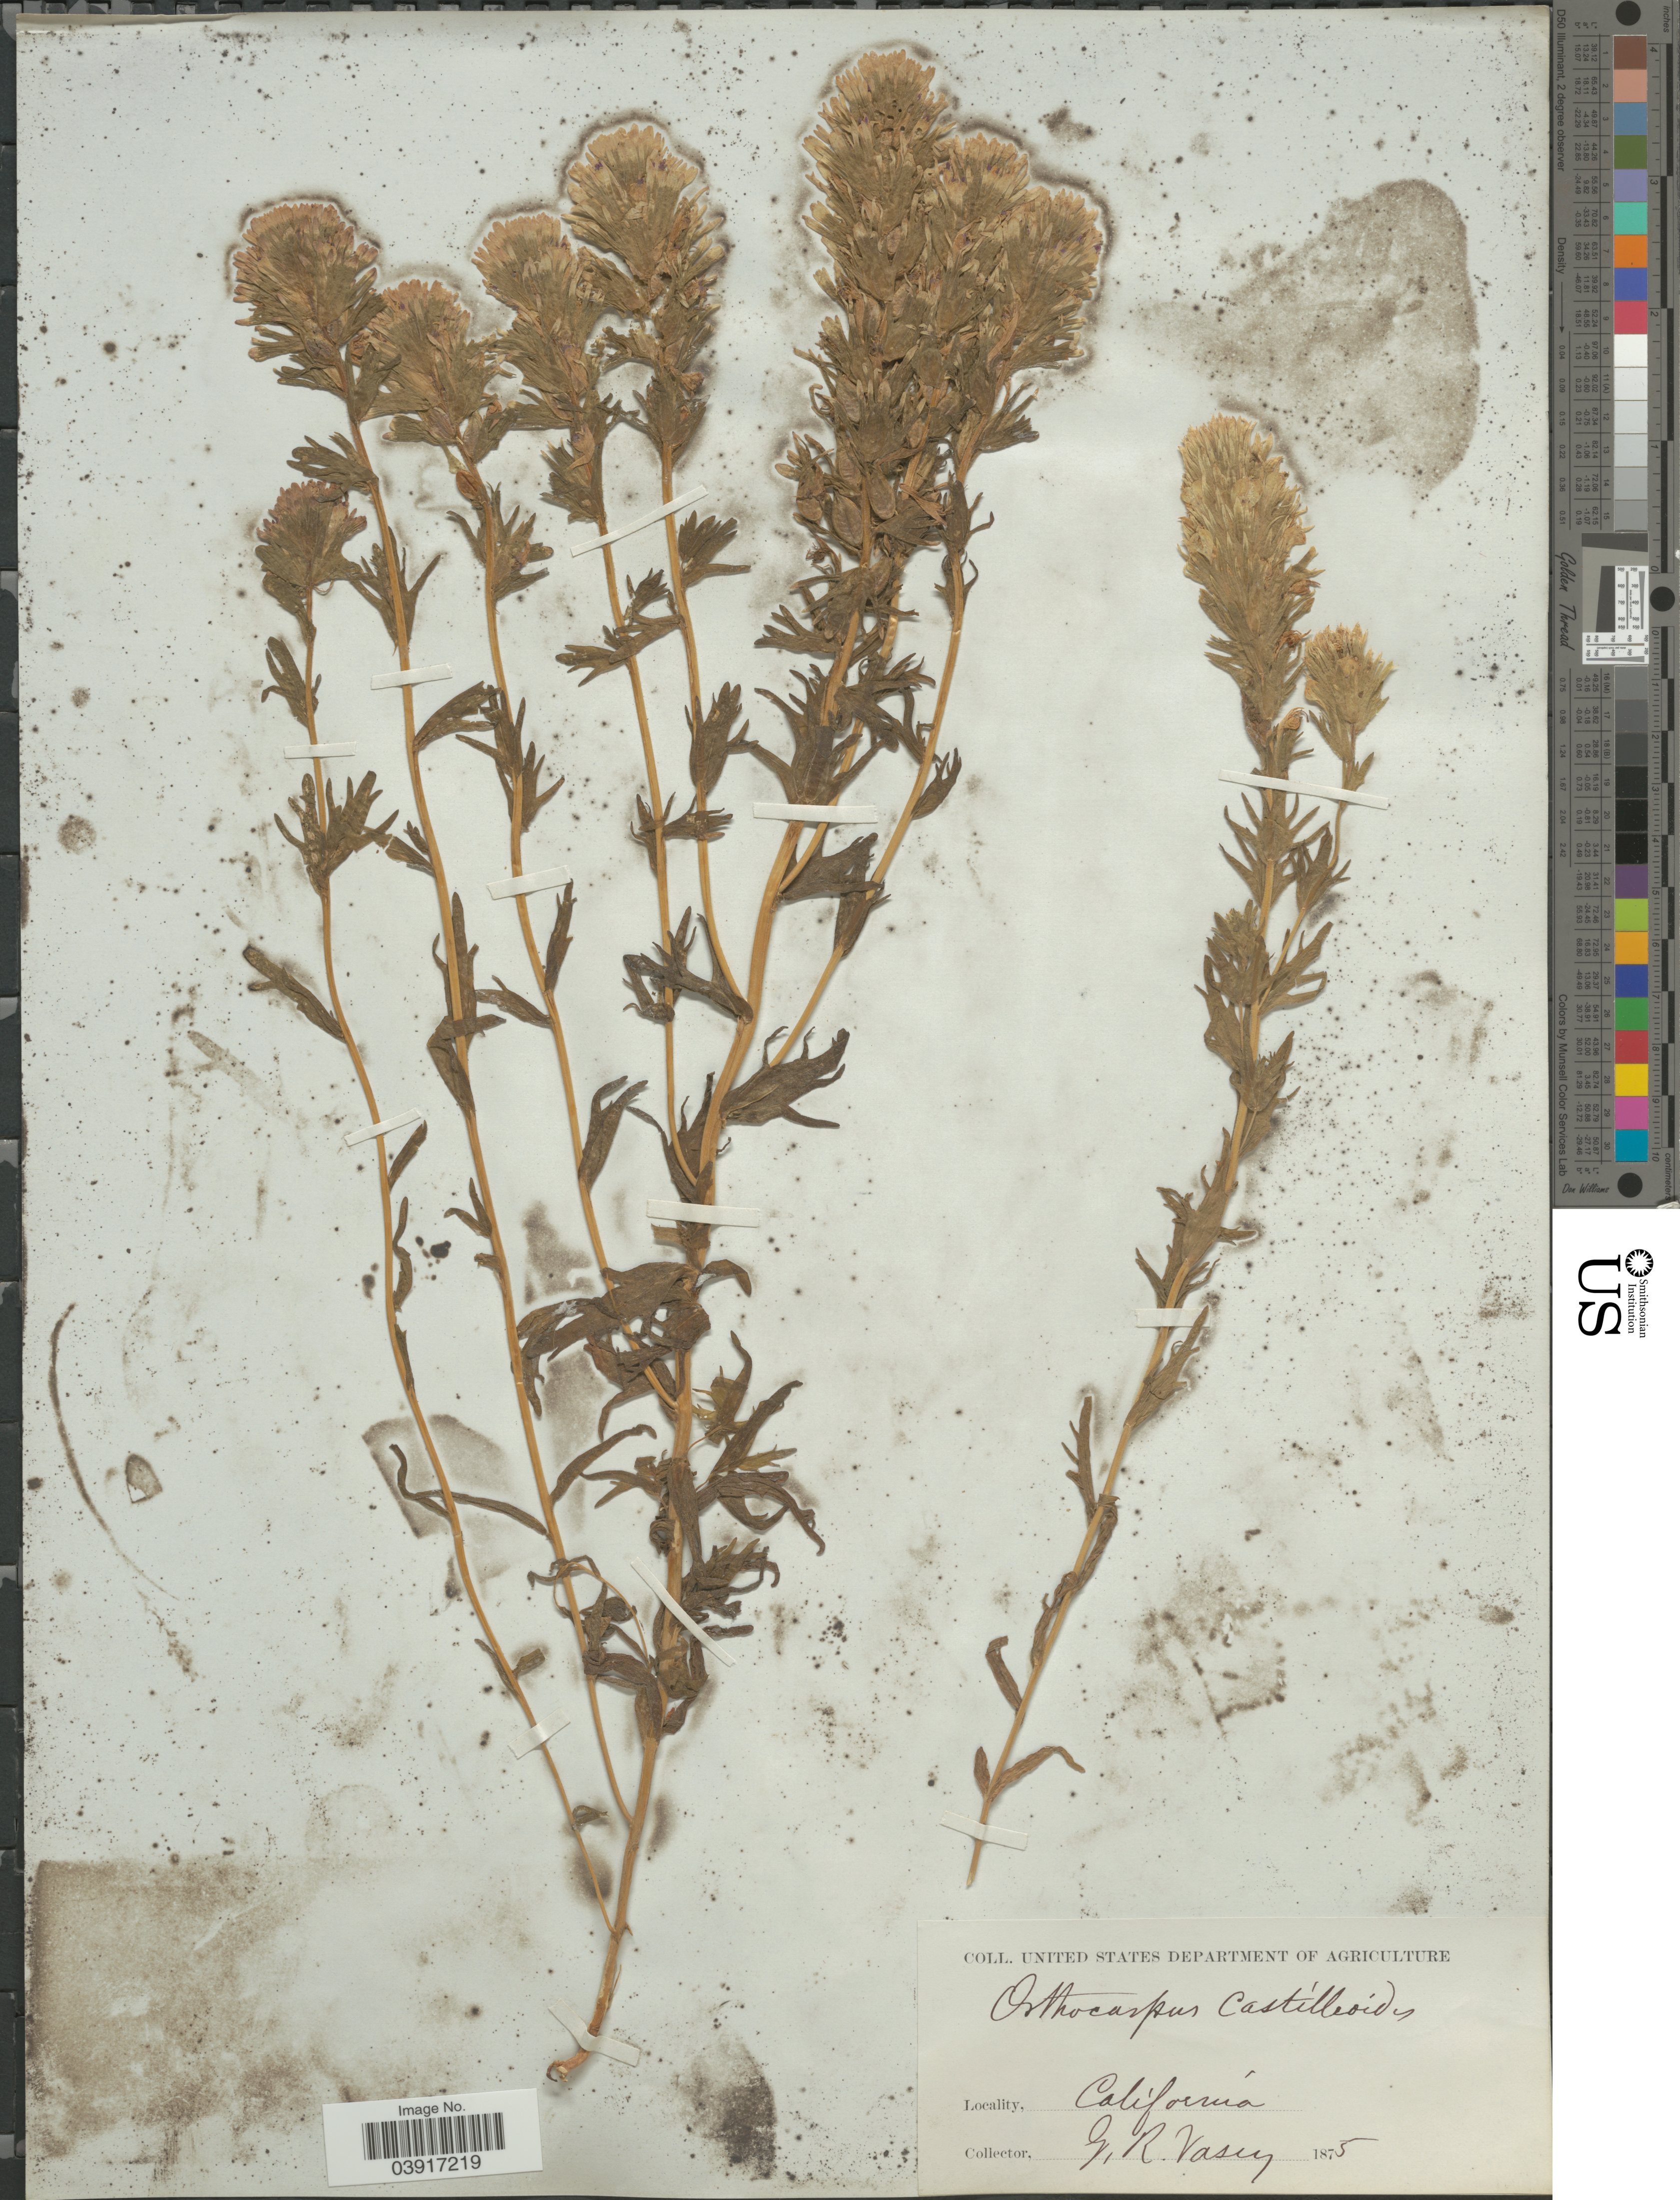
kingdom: Plantae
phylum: Tracheophyta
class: Magnoliopsida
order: Lamiales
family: Orobanchaceae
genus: Orthocarpus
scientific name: Orthocarpus castillejoides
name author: Benth.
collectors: G. R. Vasey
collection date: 1875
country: United States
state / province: California